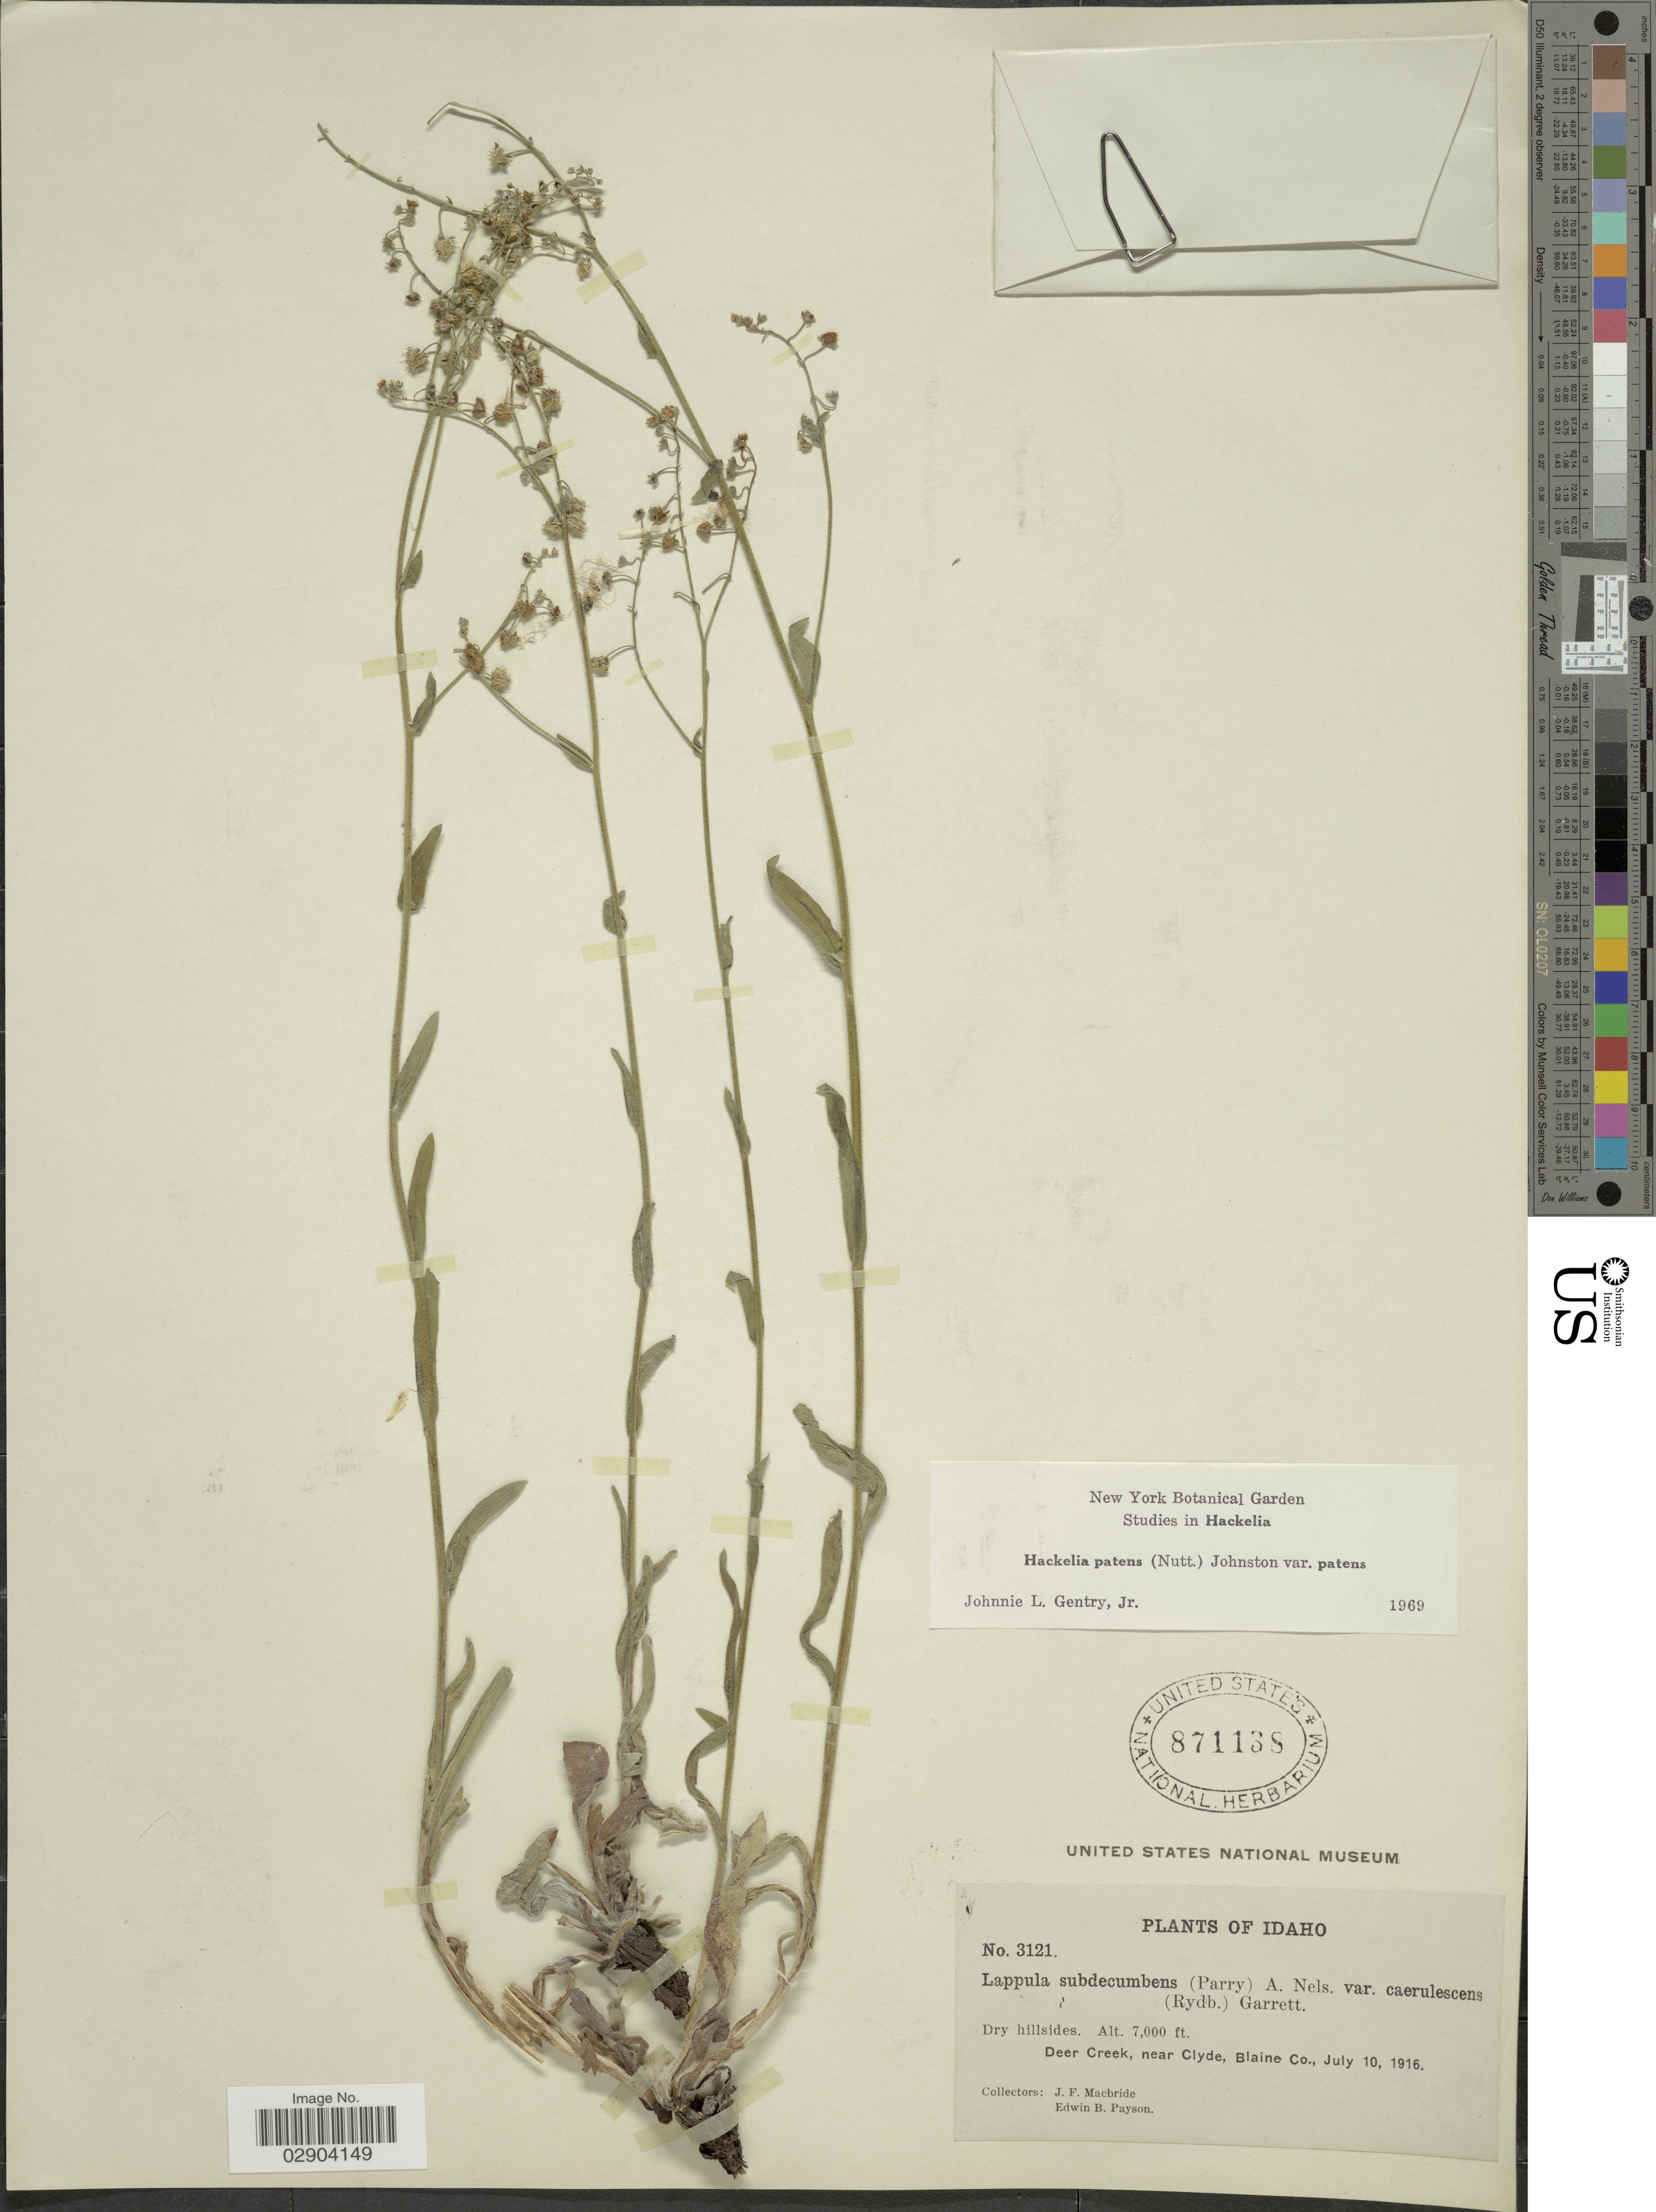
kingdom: Plantae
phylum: Tracheophyta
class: Magnoliopsida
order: Boraginales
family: Boraginaceae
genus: Hackelia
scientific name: Hackelia patens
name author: I.M. Johnst.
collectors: J. F. Macbride & E. B. Payson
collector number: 3121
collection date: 1916-07-10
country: United States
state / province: Idaho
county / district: Blaine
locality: Deer Creek, near Clyde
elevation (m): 2134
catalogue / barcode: US 871138